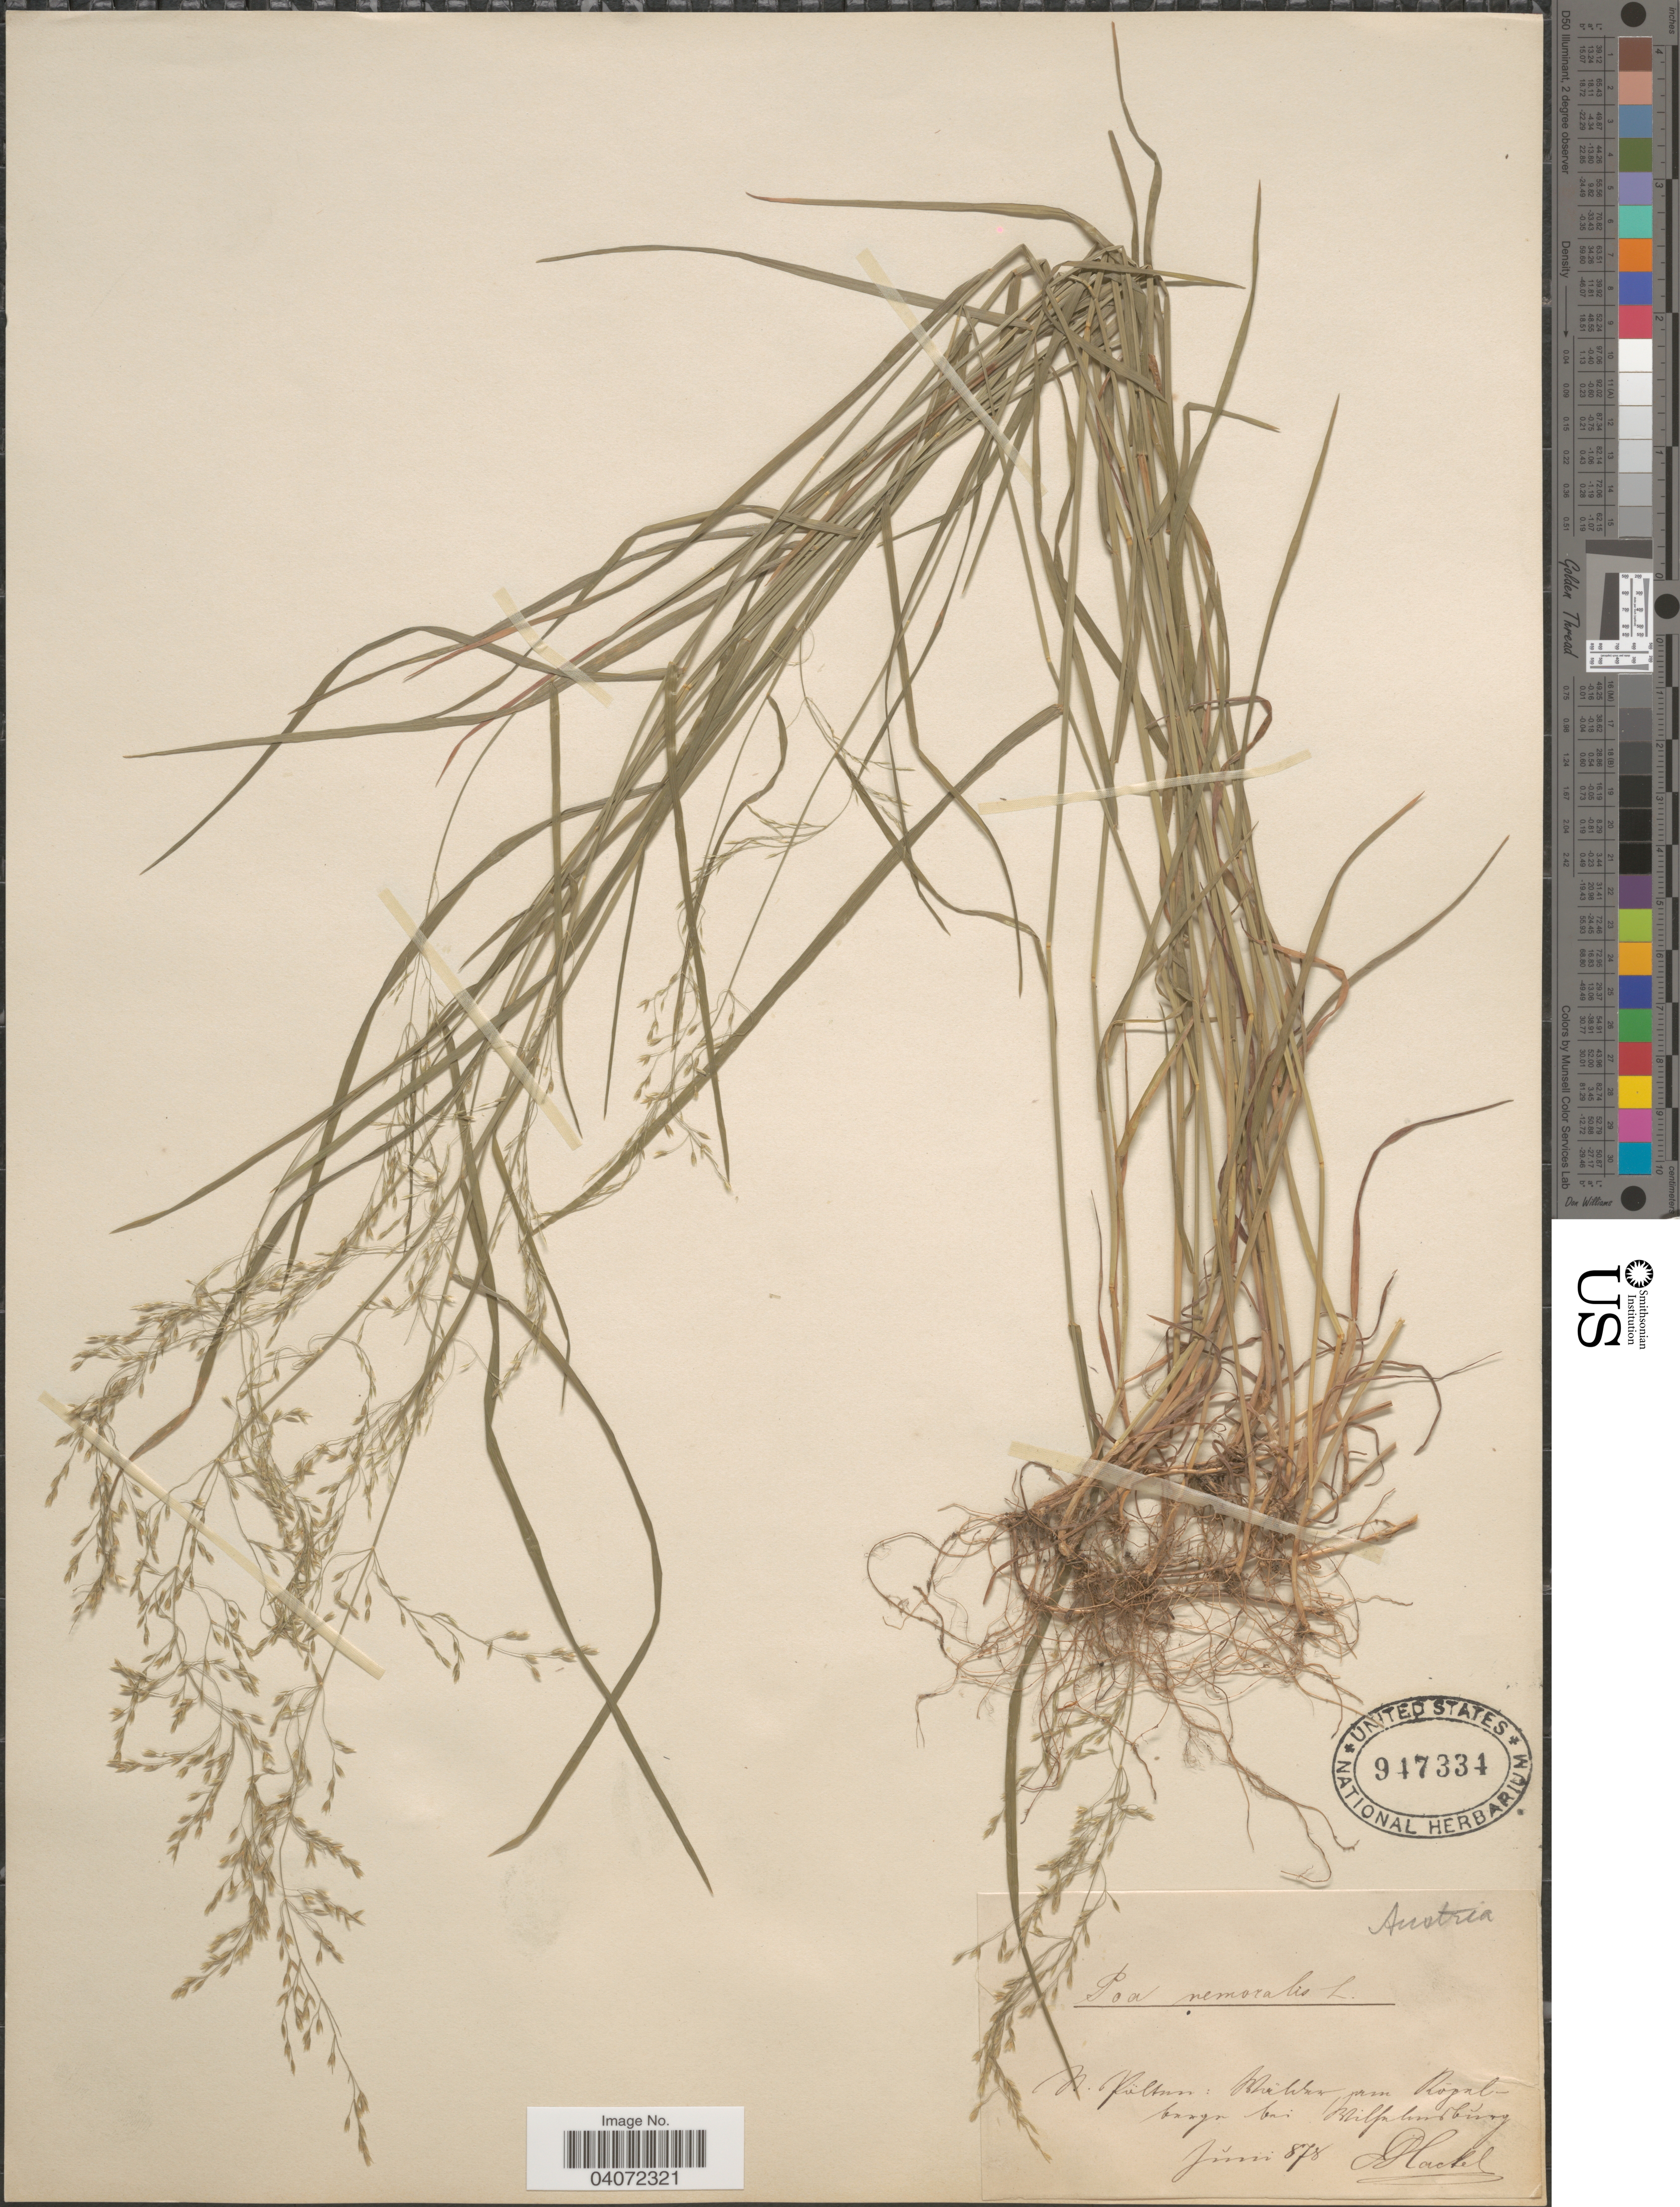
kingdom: Plantae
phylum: Tracheophyta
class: Liliopsida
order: Poales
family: Poaceae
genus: Poa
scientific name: Poa nemoralis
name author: L.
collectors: -. Hackel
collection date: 1878-06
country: Austria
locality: N. Poltan: Blukun, prm Rogalbergen bei Blilfnbusburg. [interpreted]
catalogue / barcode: US 947334